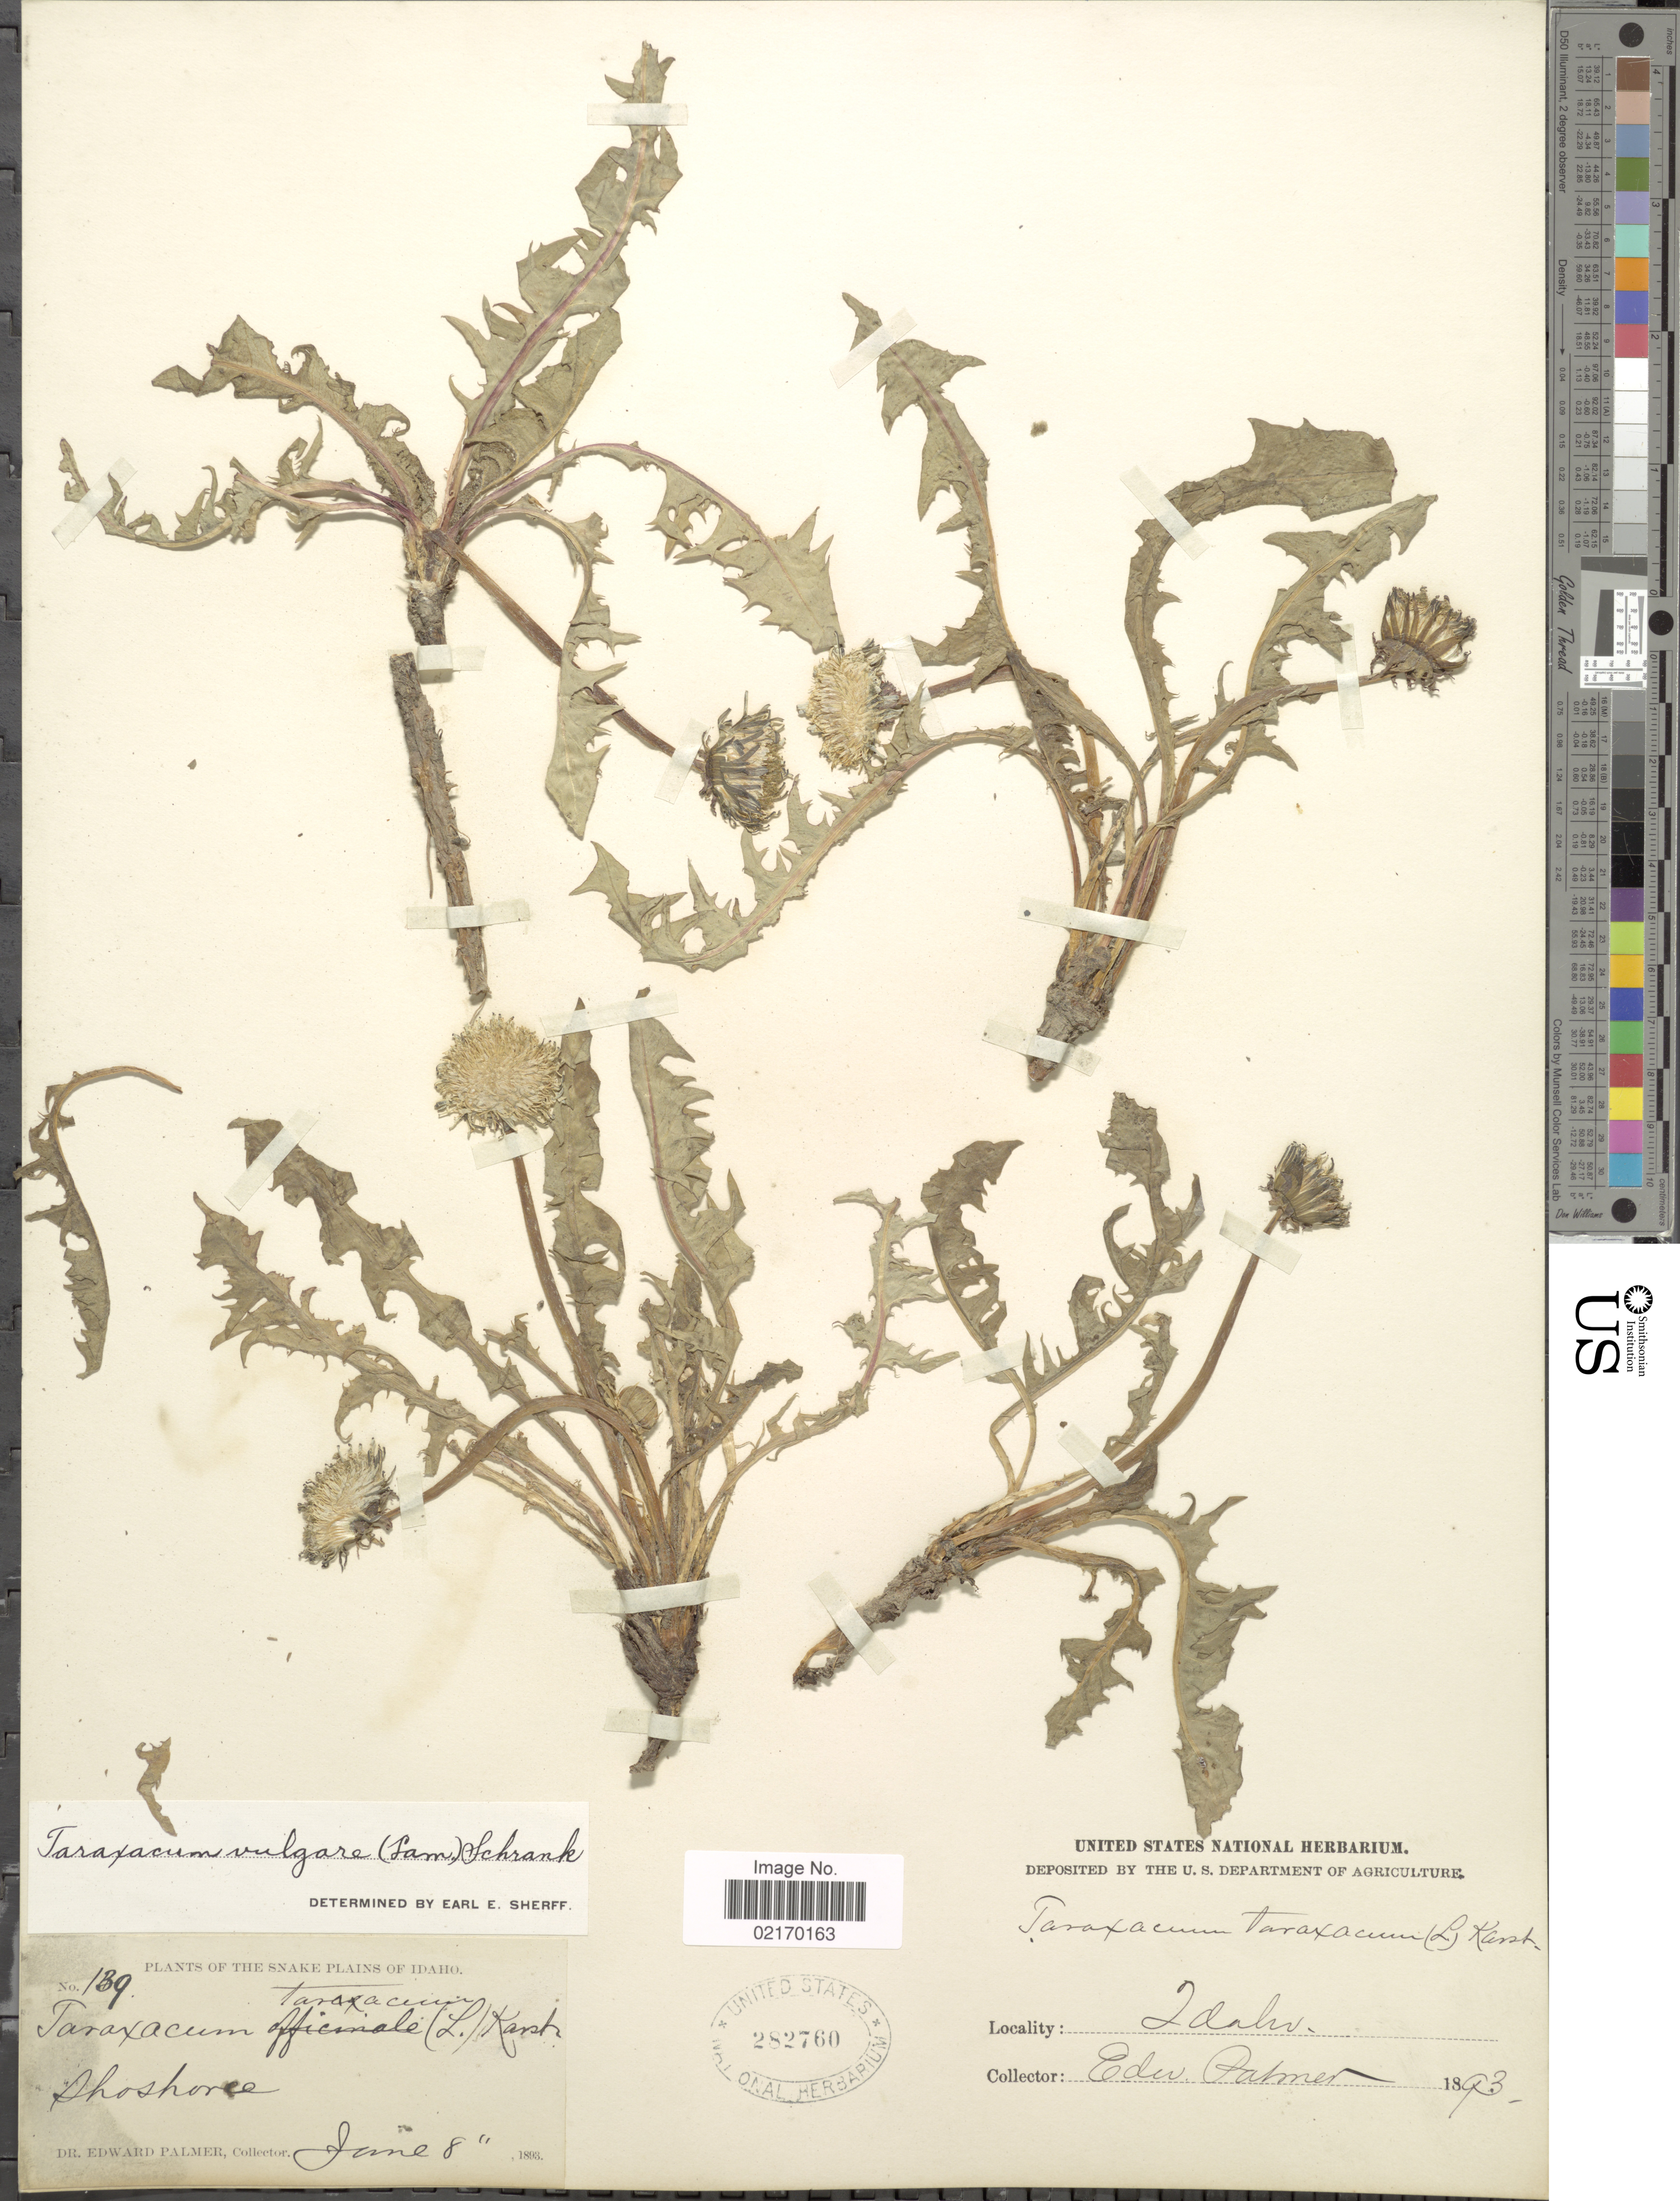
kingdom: Plantae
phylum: Tracheophyta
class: Magnoliopsida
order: Asterales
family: Asteraceae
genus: Taraxacum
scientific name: Taraxacum officinale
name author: G.H. Weber ex F.H. Wigg.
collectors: E. Palmer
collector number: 139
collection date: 1893-06-08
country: United States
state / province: Idaho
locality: Shoshone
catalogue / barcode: US 282760